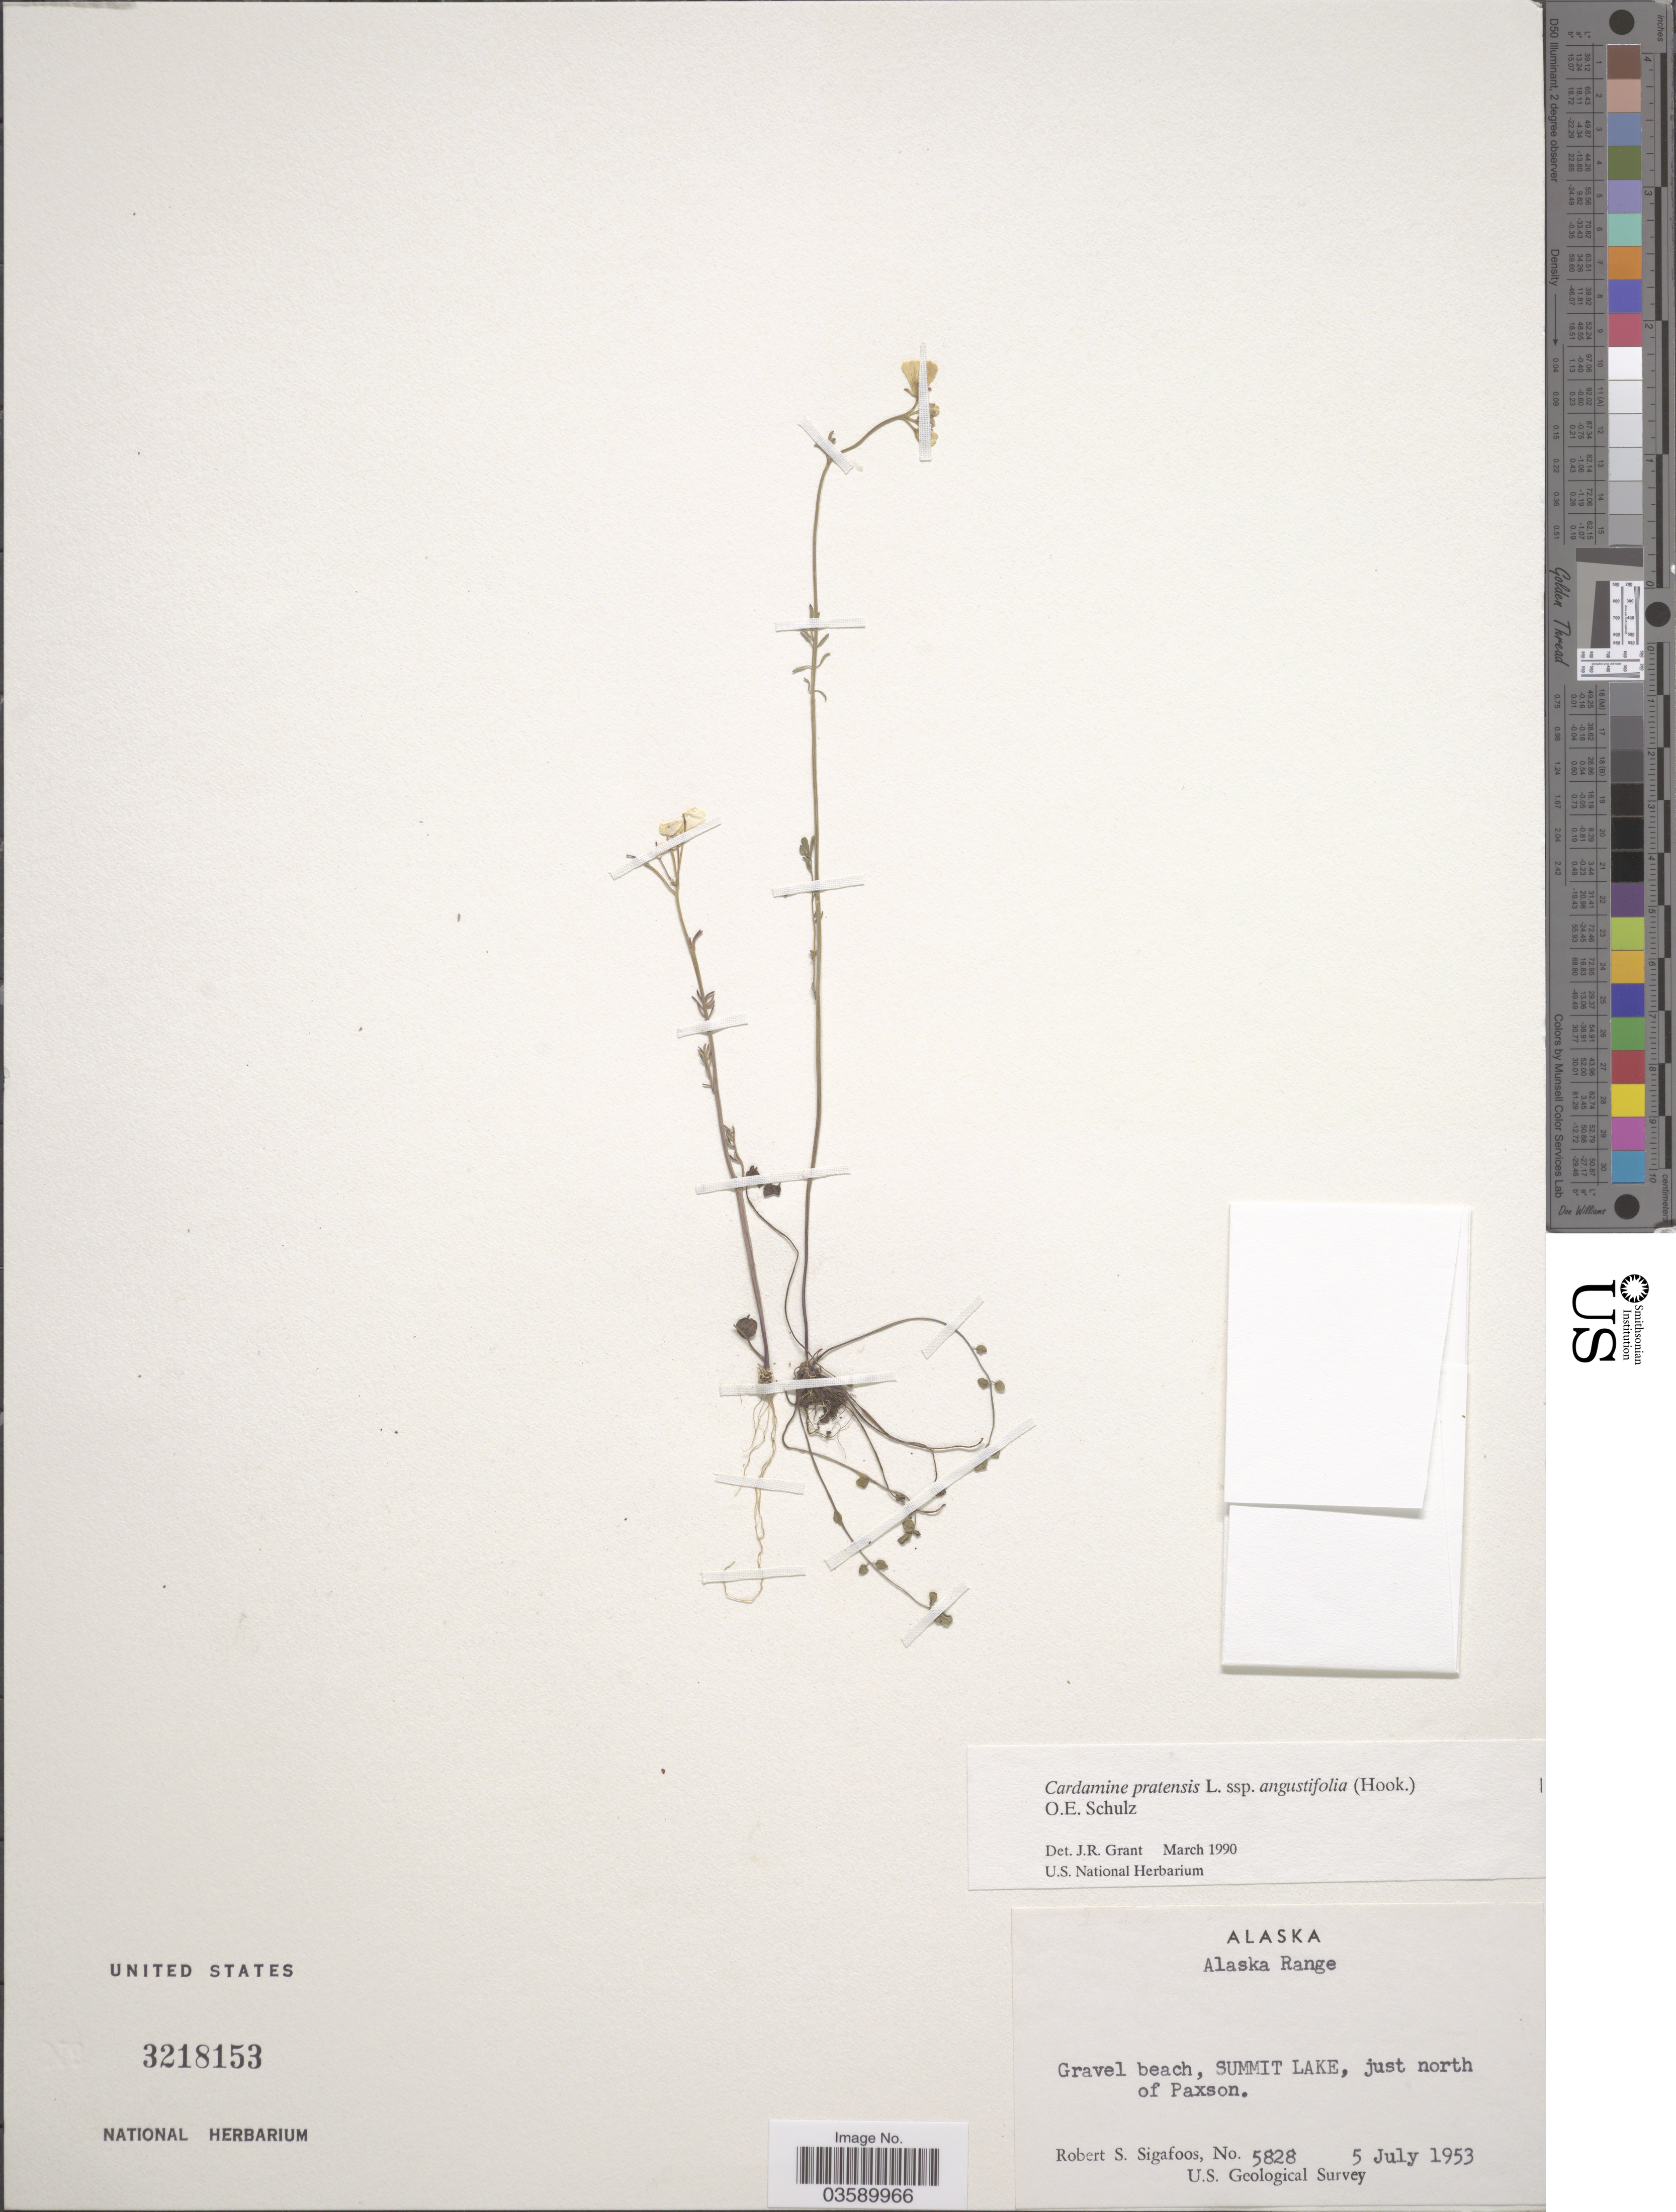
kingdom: Plantae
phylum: Tracheophyta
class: Magnoliopsida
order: Brassicales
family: Brassicaceae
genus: Cardamine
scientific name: Cardamine pratensis subsp. angustifolia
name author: (Hook.) O.E. Schulz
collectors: R. Sigafoos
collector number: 5828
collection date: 1953-07-05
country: United States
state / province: Alaska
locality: Alaska Range. Gravel beach, Summit Lake, just north of Paxson.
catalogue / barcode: US 3218153